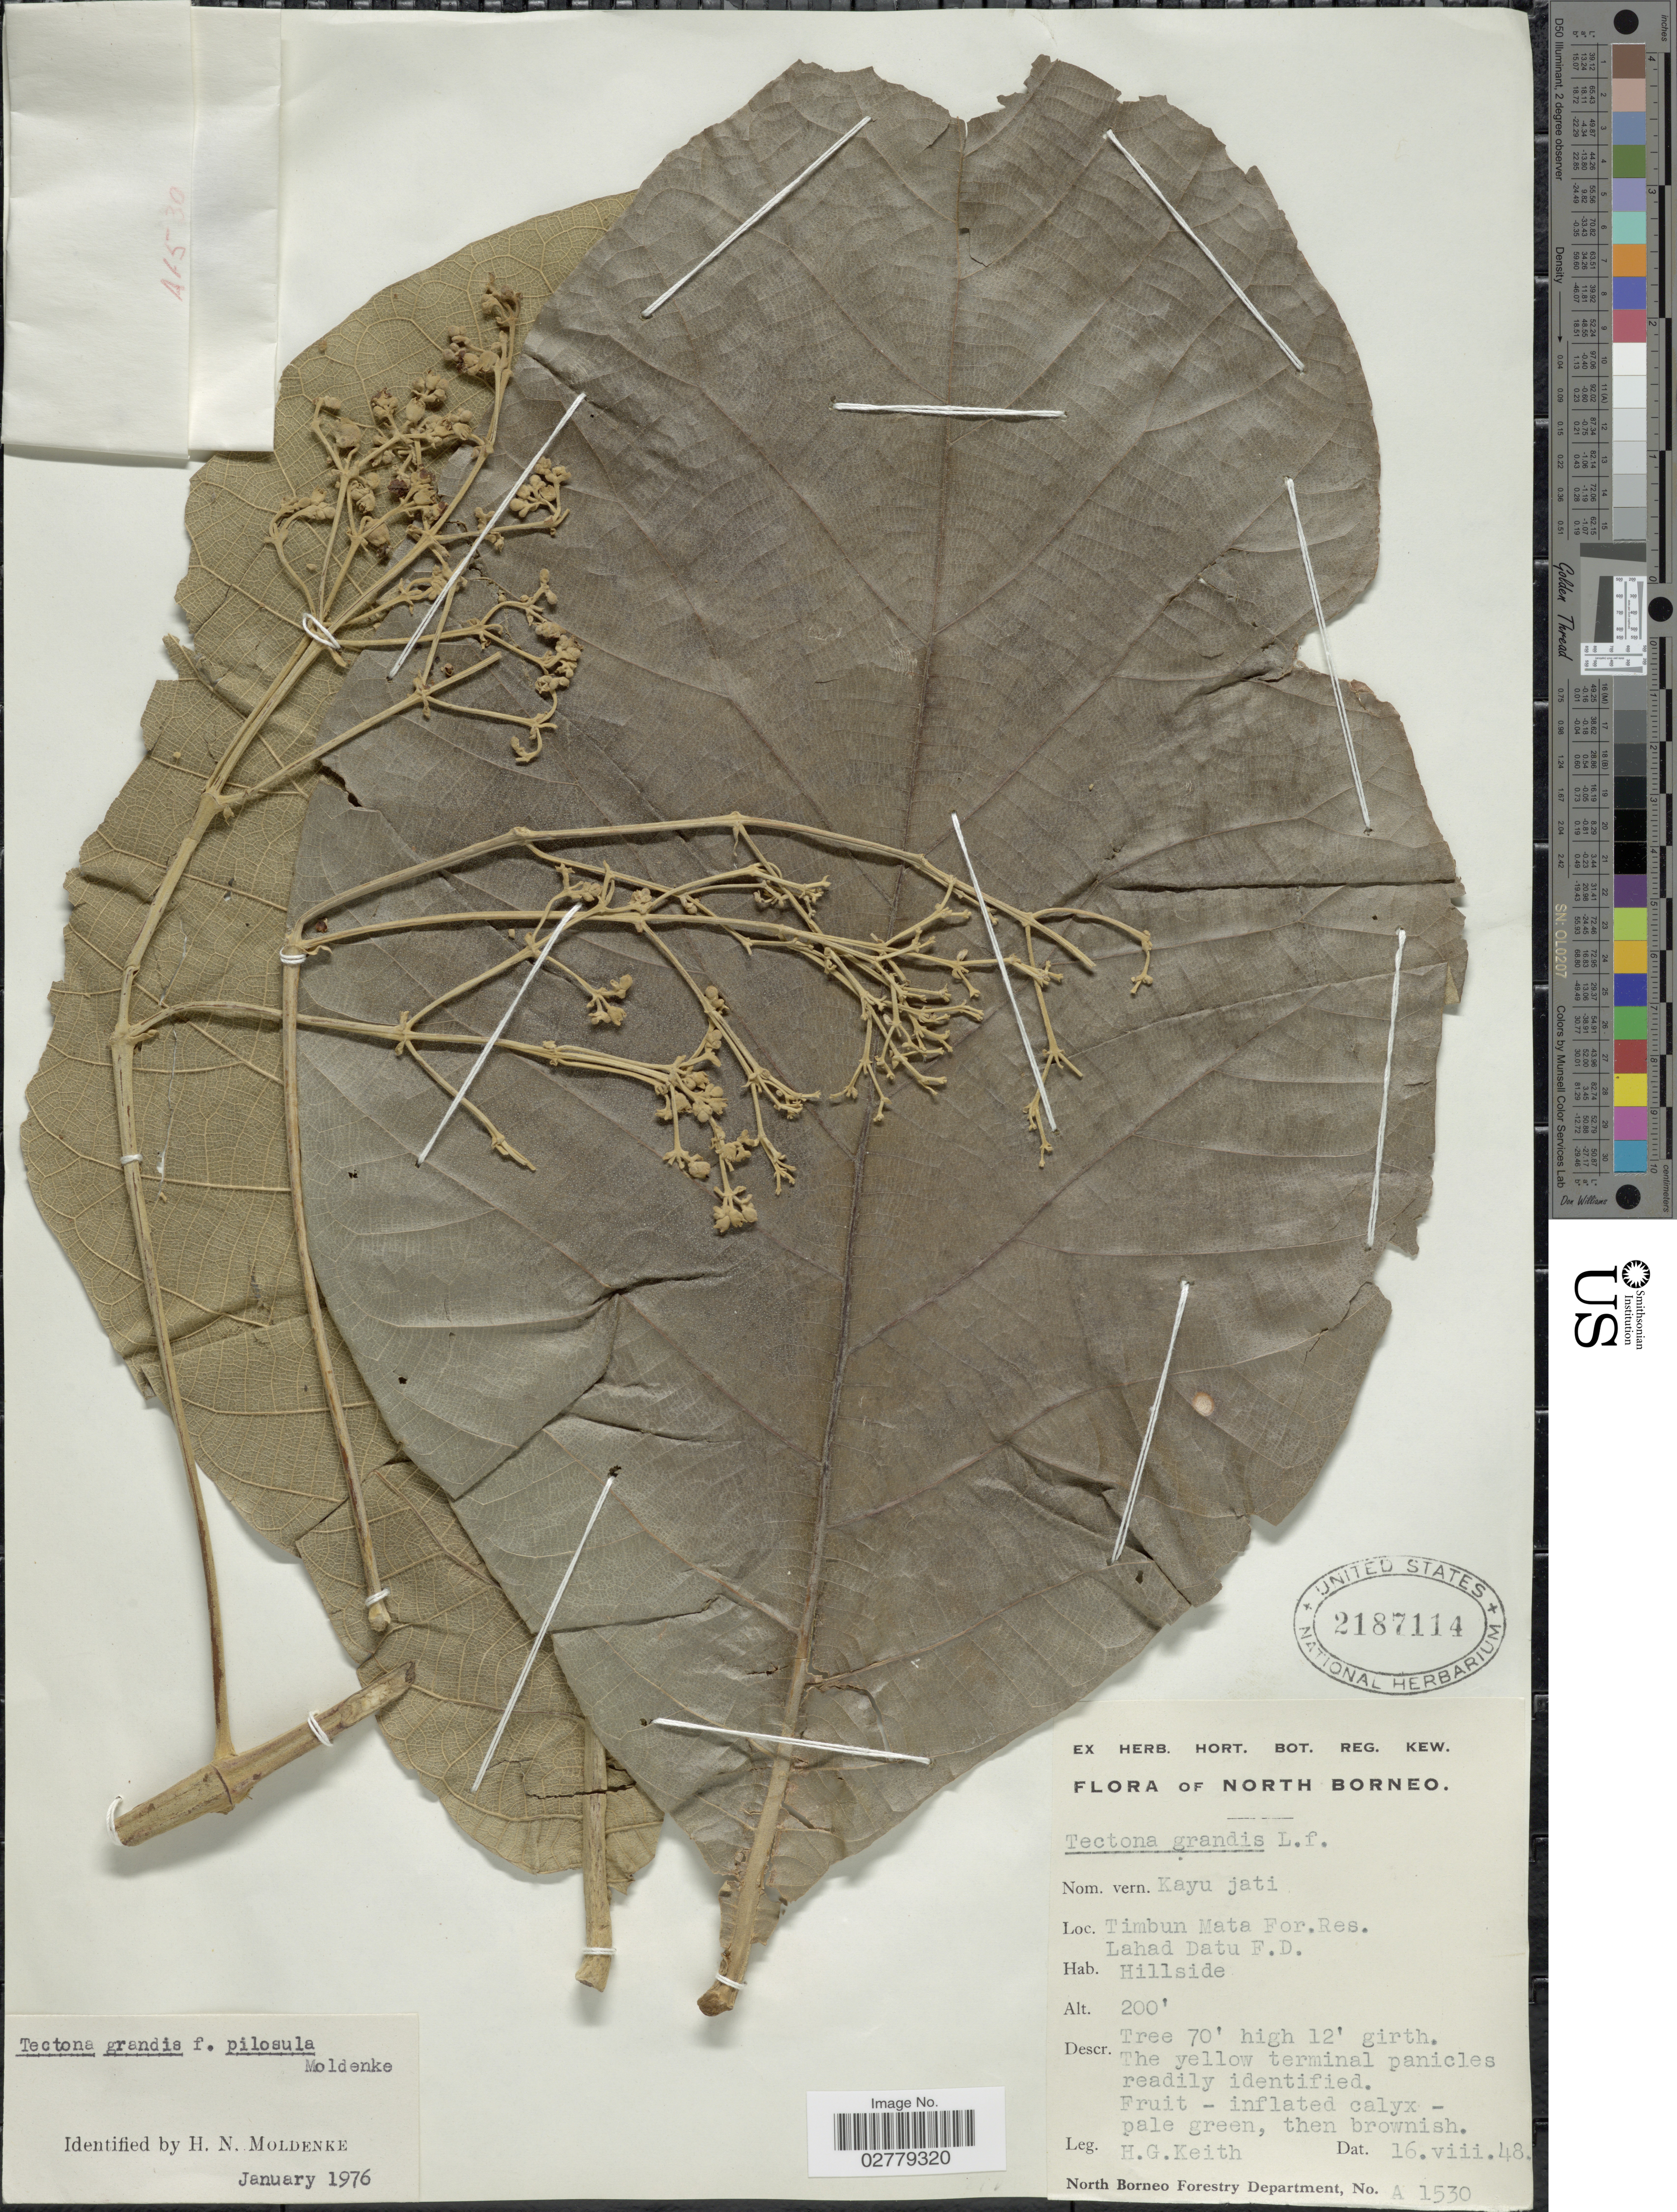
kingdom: Plantae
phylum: Tracheophyta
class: Magnoliopsida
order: Lamiales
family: Lamiaceae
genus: Tectona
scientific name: Tectona grandis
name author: L. f.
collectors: H. Keith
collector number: A1530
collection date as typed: Transcribed d/m/y: 16/8/48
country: Malaysia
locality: North Borneo. Timbun Mata For. Res. Lahad Datu F.D. Hillside.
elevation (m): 61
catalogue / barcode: US 2187114